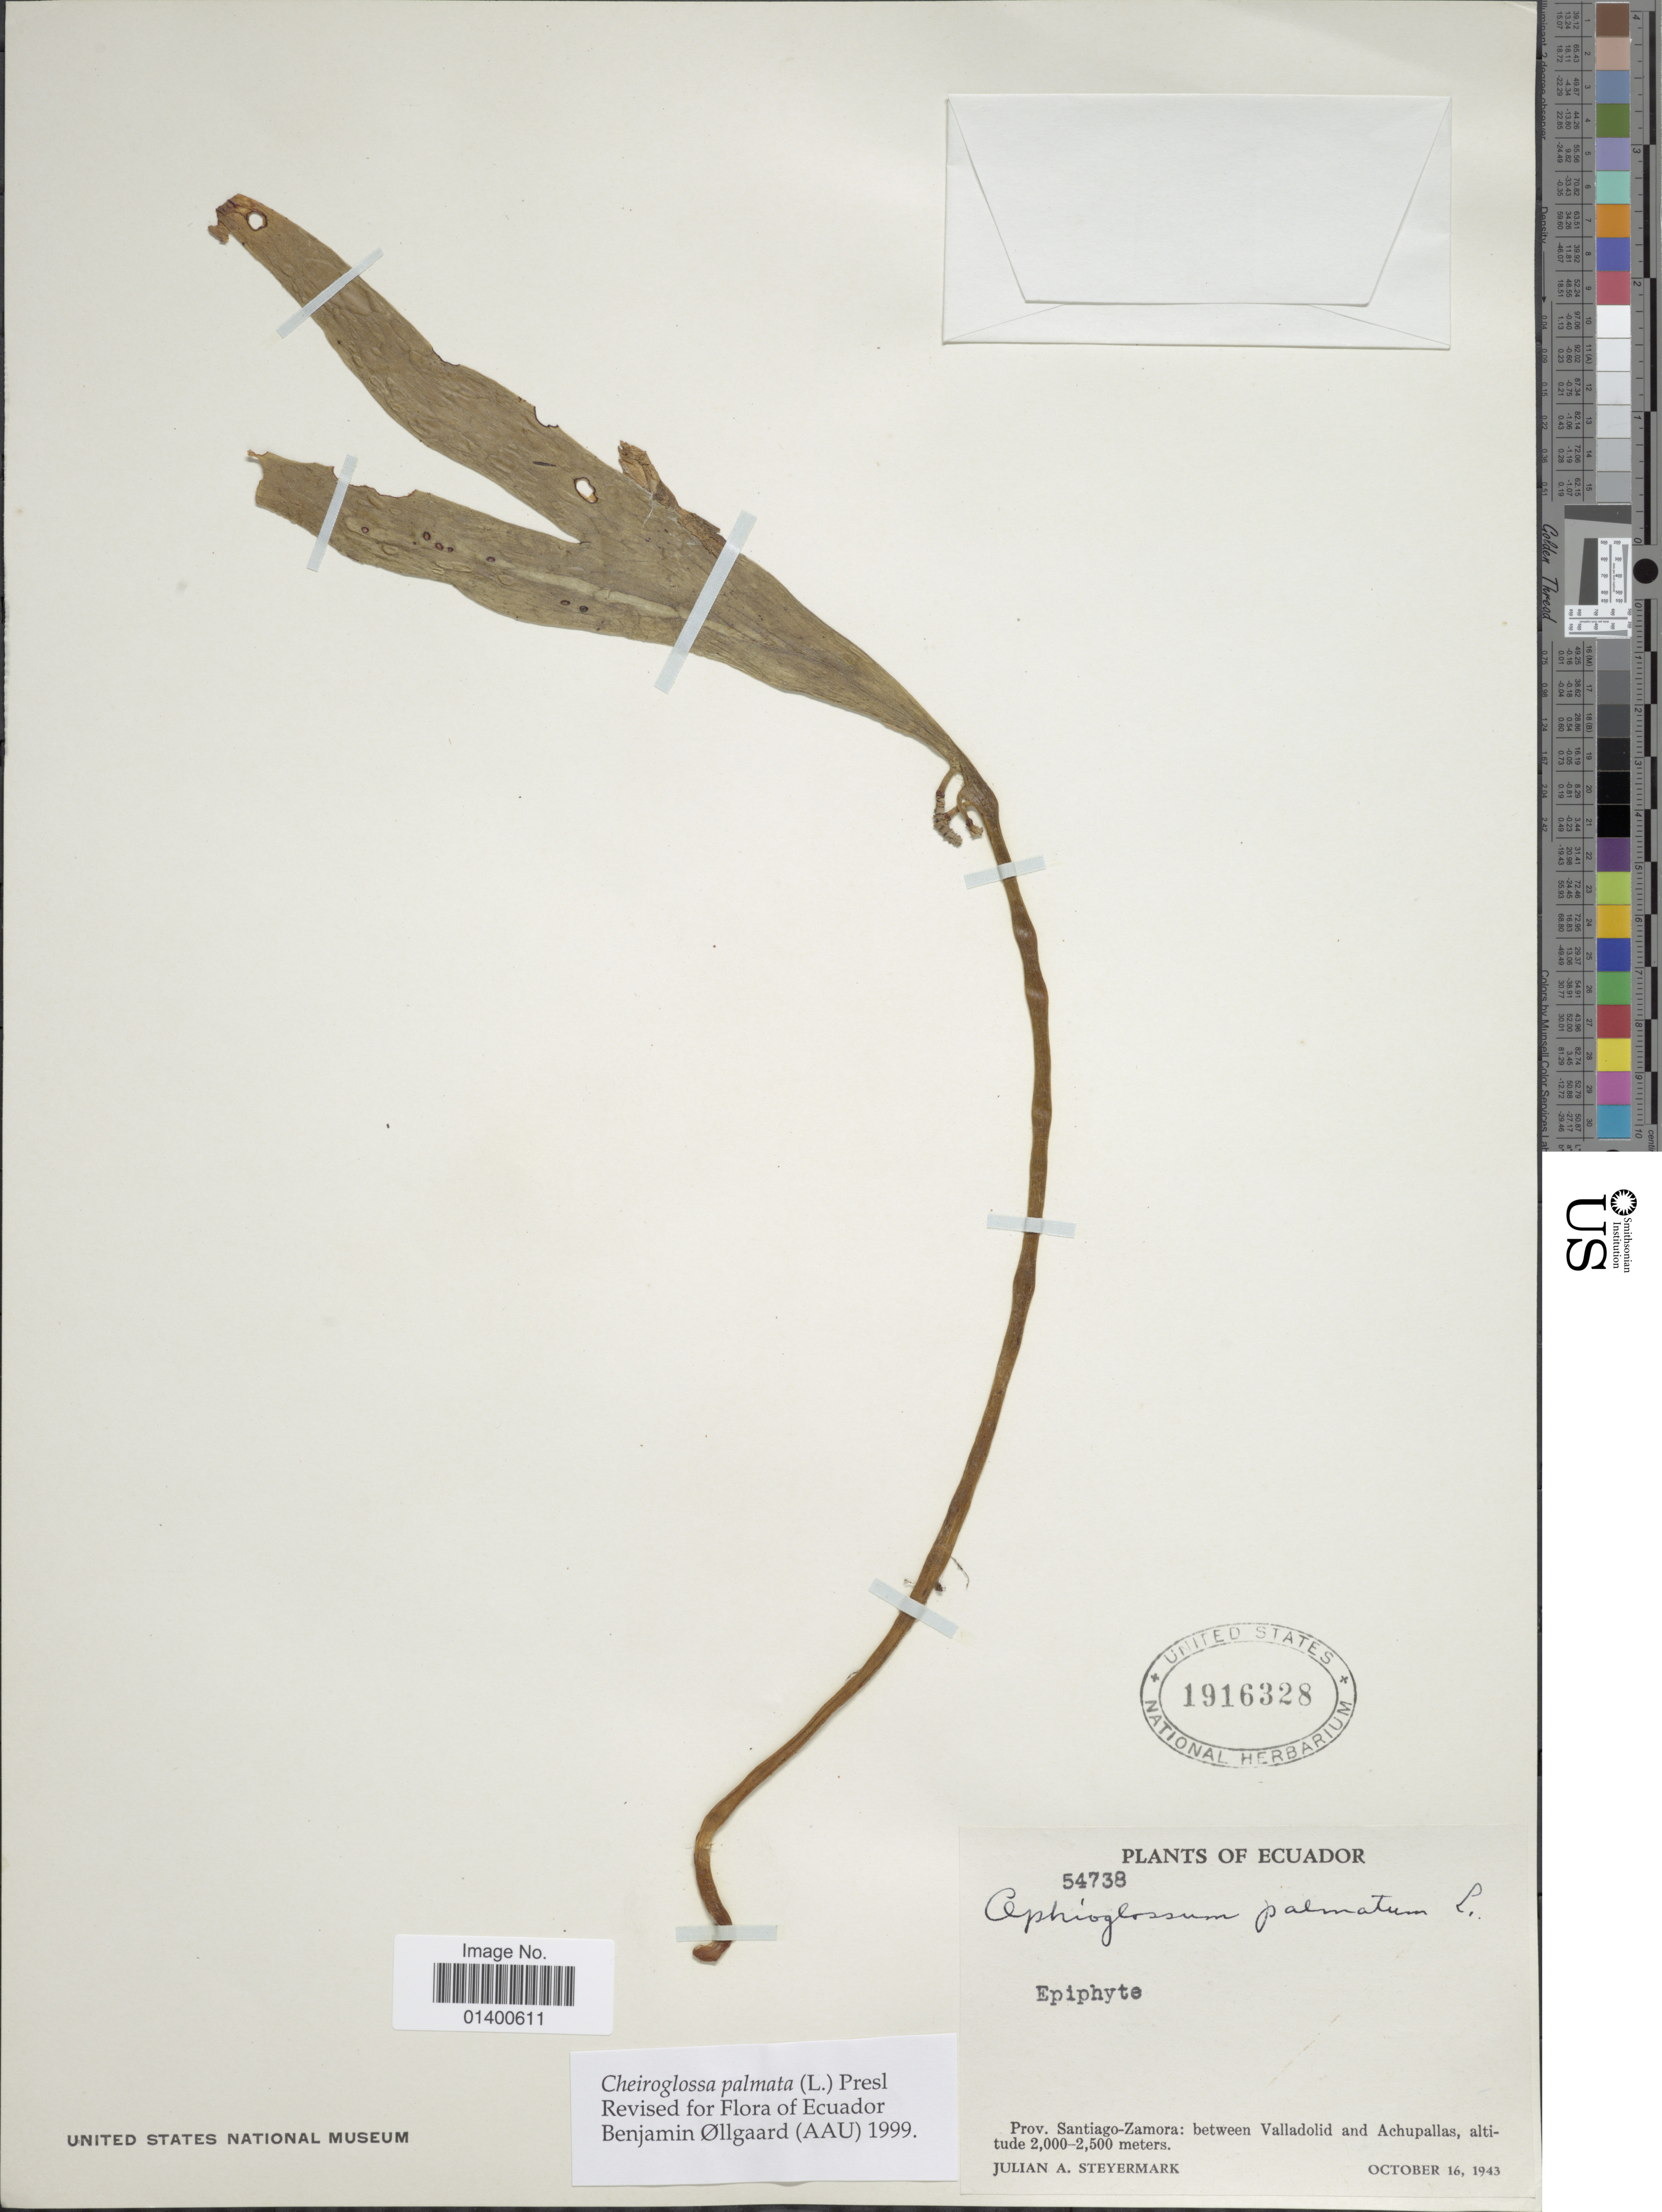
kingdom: Plantae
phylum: Tracheophyta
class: Polypodiopsida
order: Ophioglossales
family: Ophioglossaceae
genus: Cheiroglossa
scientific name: Cheiroglossa palmata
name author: (L.) C. Presl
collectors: J. Steyermark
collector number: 54738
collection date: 1943-10-16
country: Ecuador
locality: Prov. Santiago-Zamora: between Valldolid and Achupallas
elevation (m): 200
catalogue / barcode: US 1916328